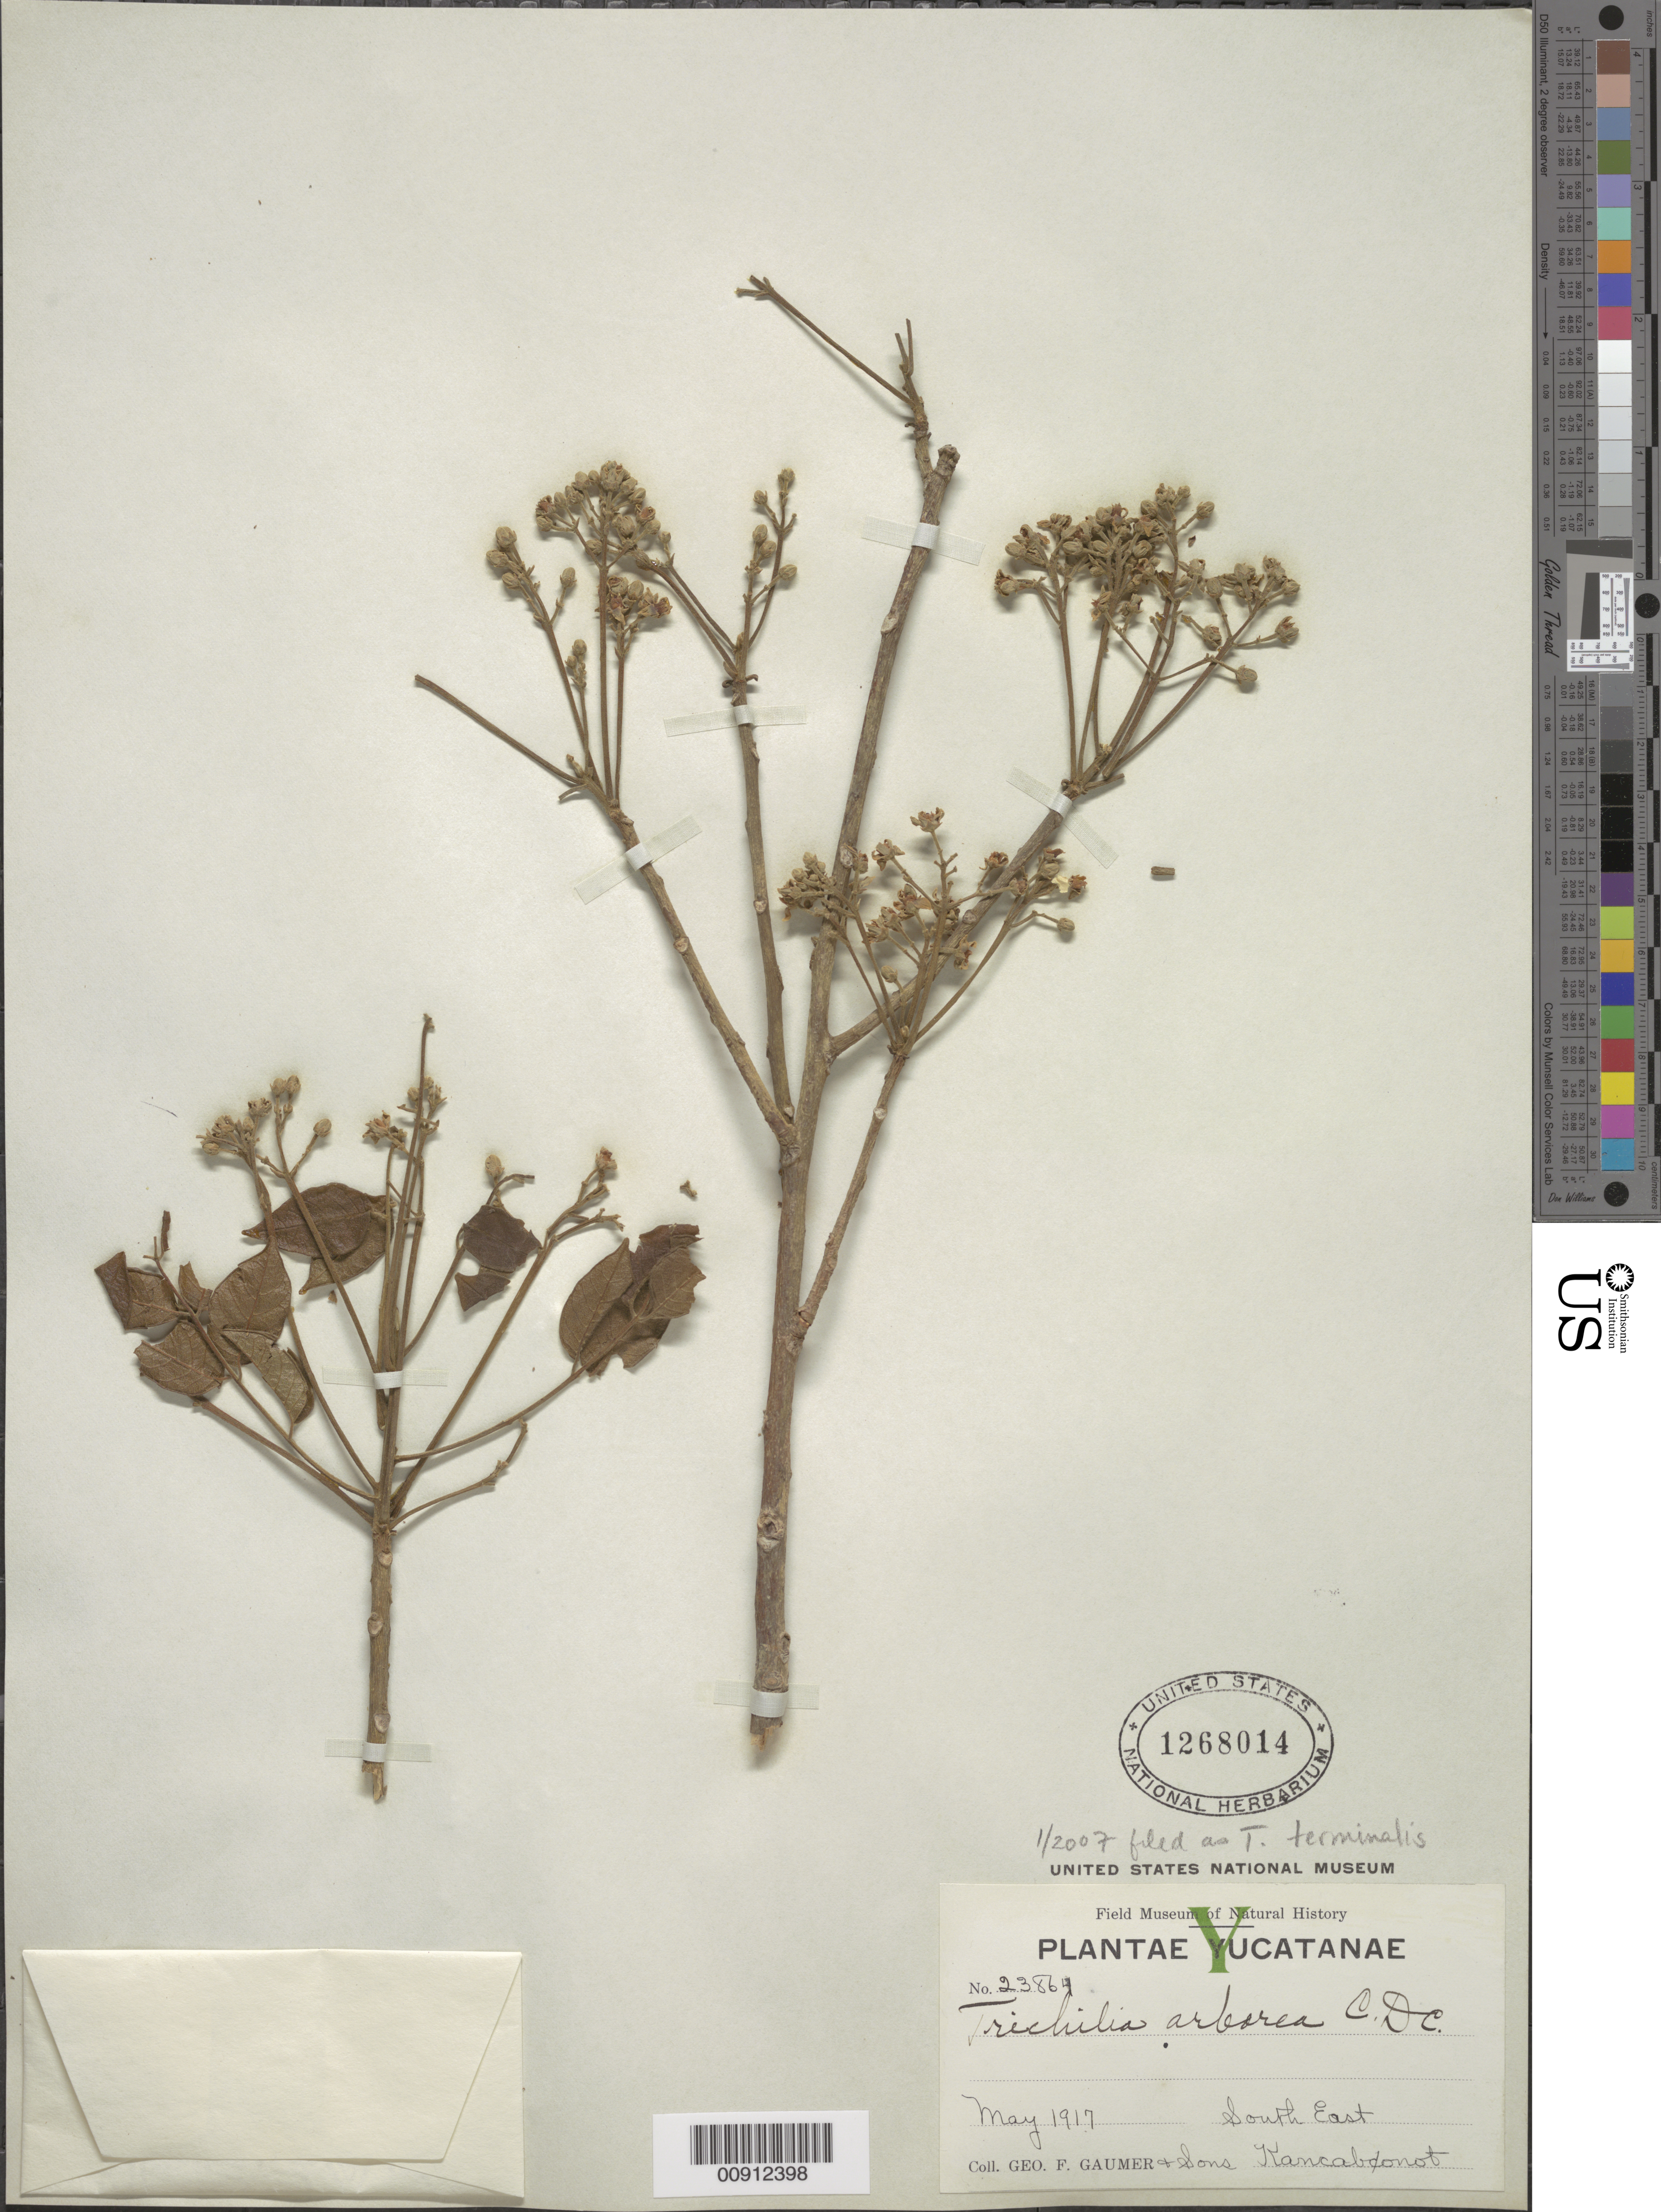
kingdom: Plantae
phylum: Tracheophyta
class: Magnoliopsida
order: Sapindales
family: Meliaceae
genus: Trichilia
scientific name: Trichilia terminalis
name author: Jacq.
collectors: G. F. Gaumer & et al.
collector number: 23864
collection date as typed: May 1917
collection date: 1917-05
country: Mexico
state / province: Yucatán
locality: South East Kancabonot, Yucatán.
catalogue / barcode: US 1268014